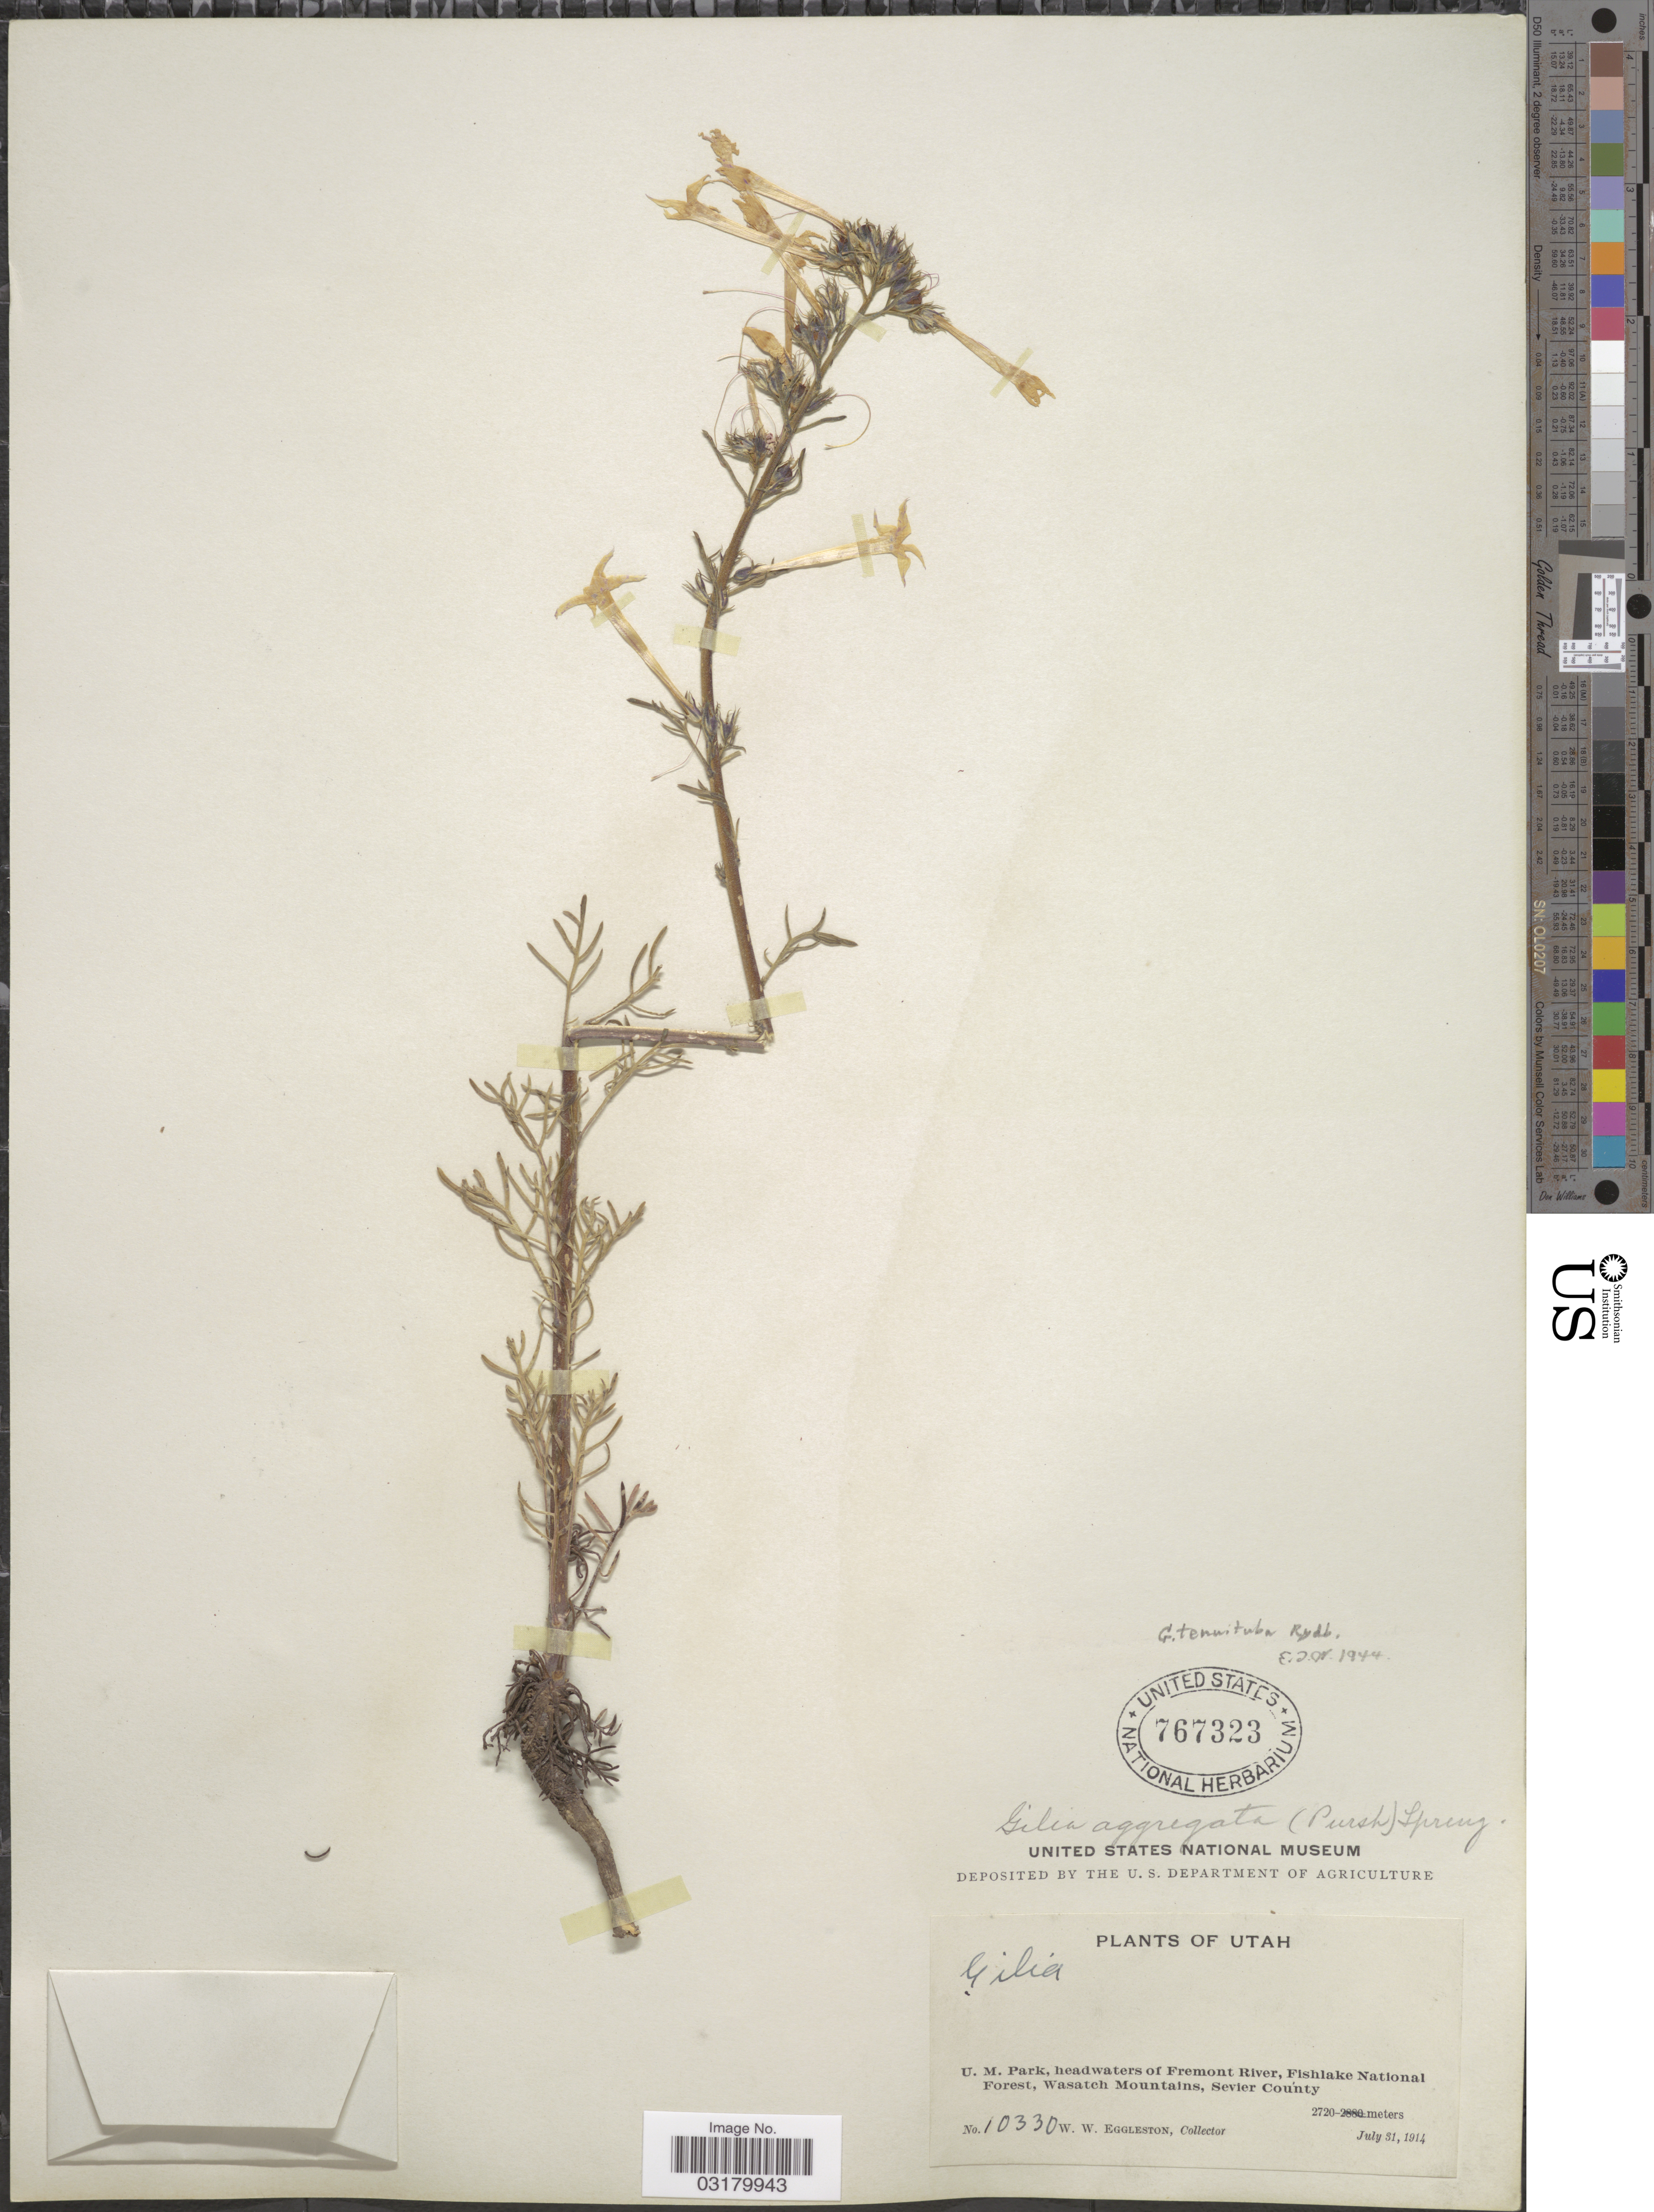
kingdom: Plantae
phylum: Tracheophyta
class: Magnoliopsida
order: Ericales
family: Polemoniaceae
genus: Ipomopsis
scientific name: Ipomopsis tenuituba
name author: (Rydb.) V.E. Grant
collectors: W. W. Eggleston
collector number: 10330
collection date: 1914-07-31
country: United States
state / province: Utah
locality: U.M. Park, headwaters of Fremont River, Fishlake National Forest, Wasatch Mountains, Sevier County.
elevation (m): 2720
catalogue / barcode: US 767323